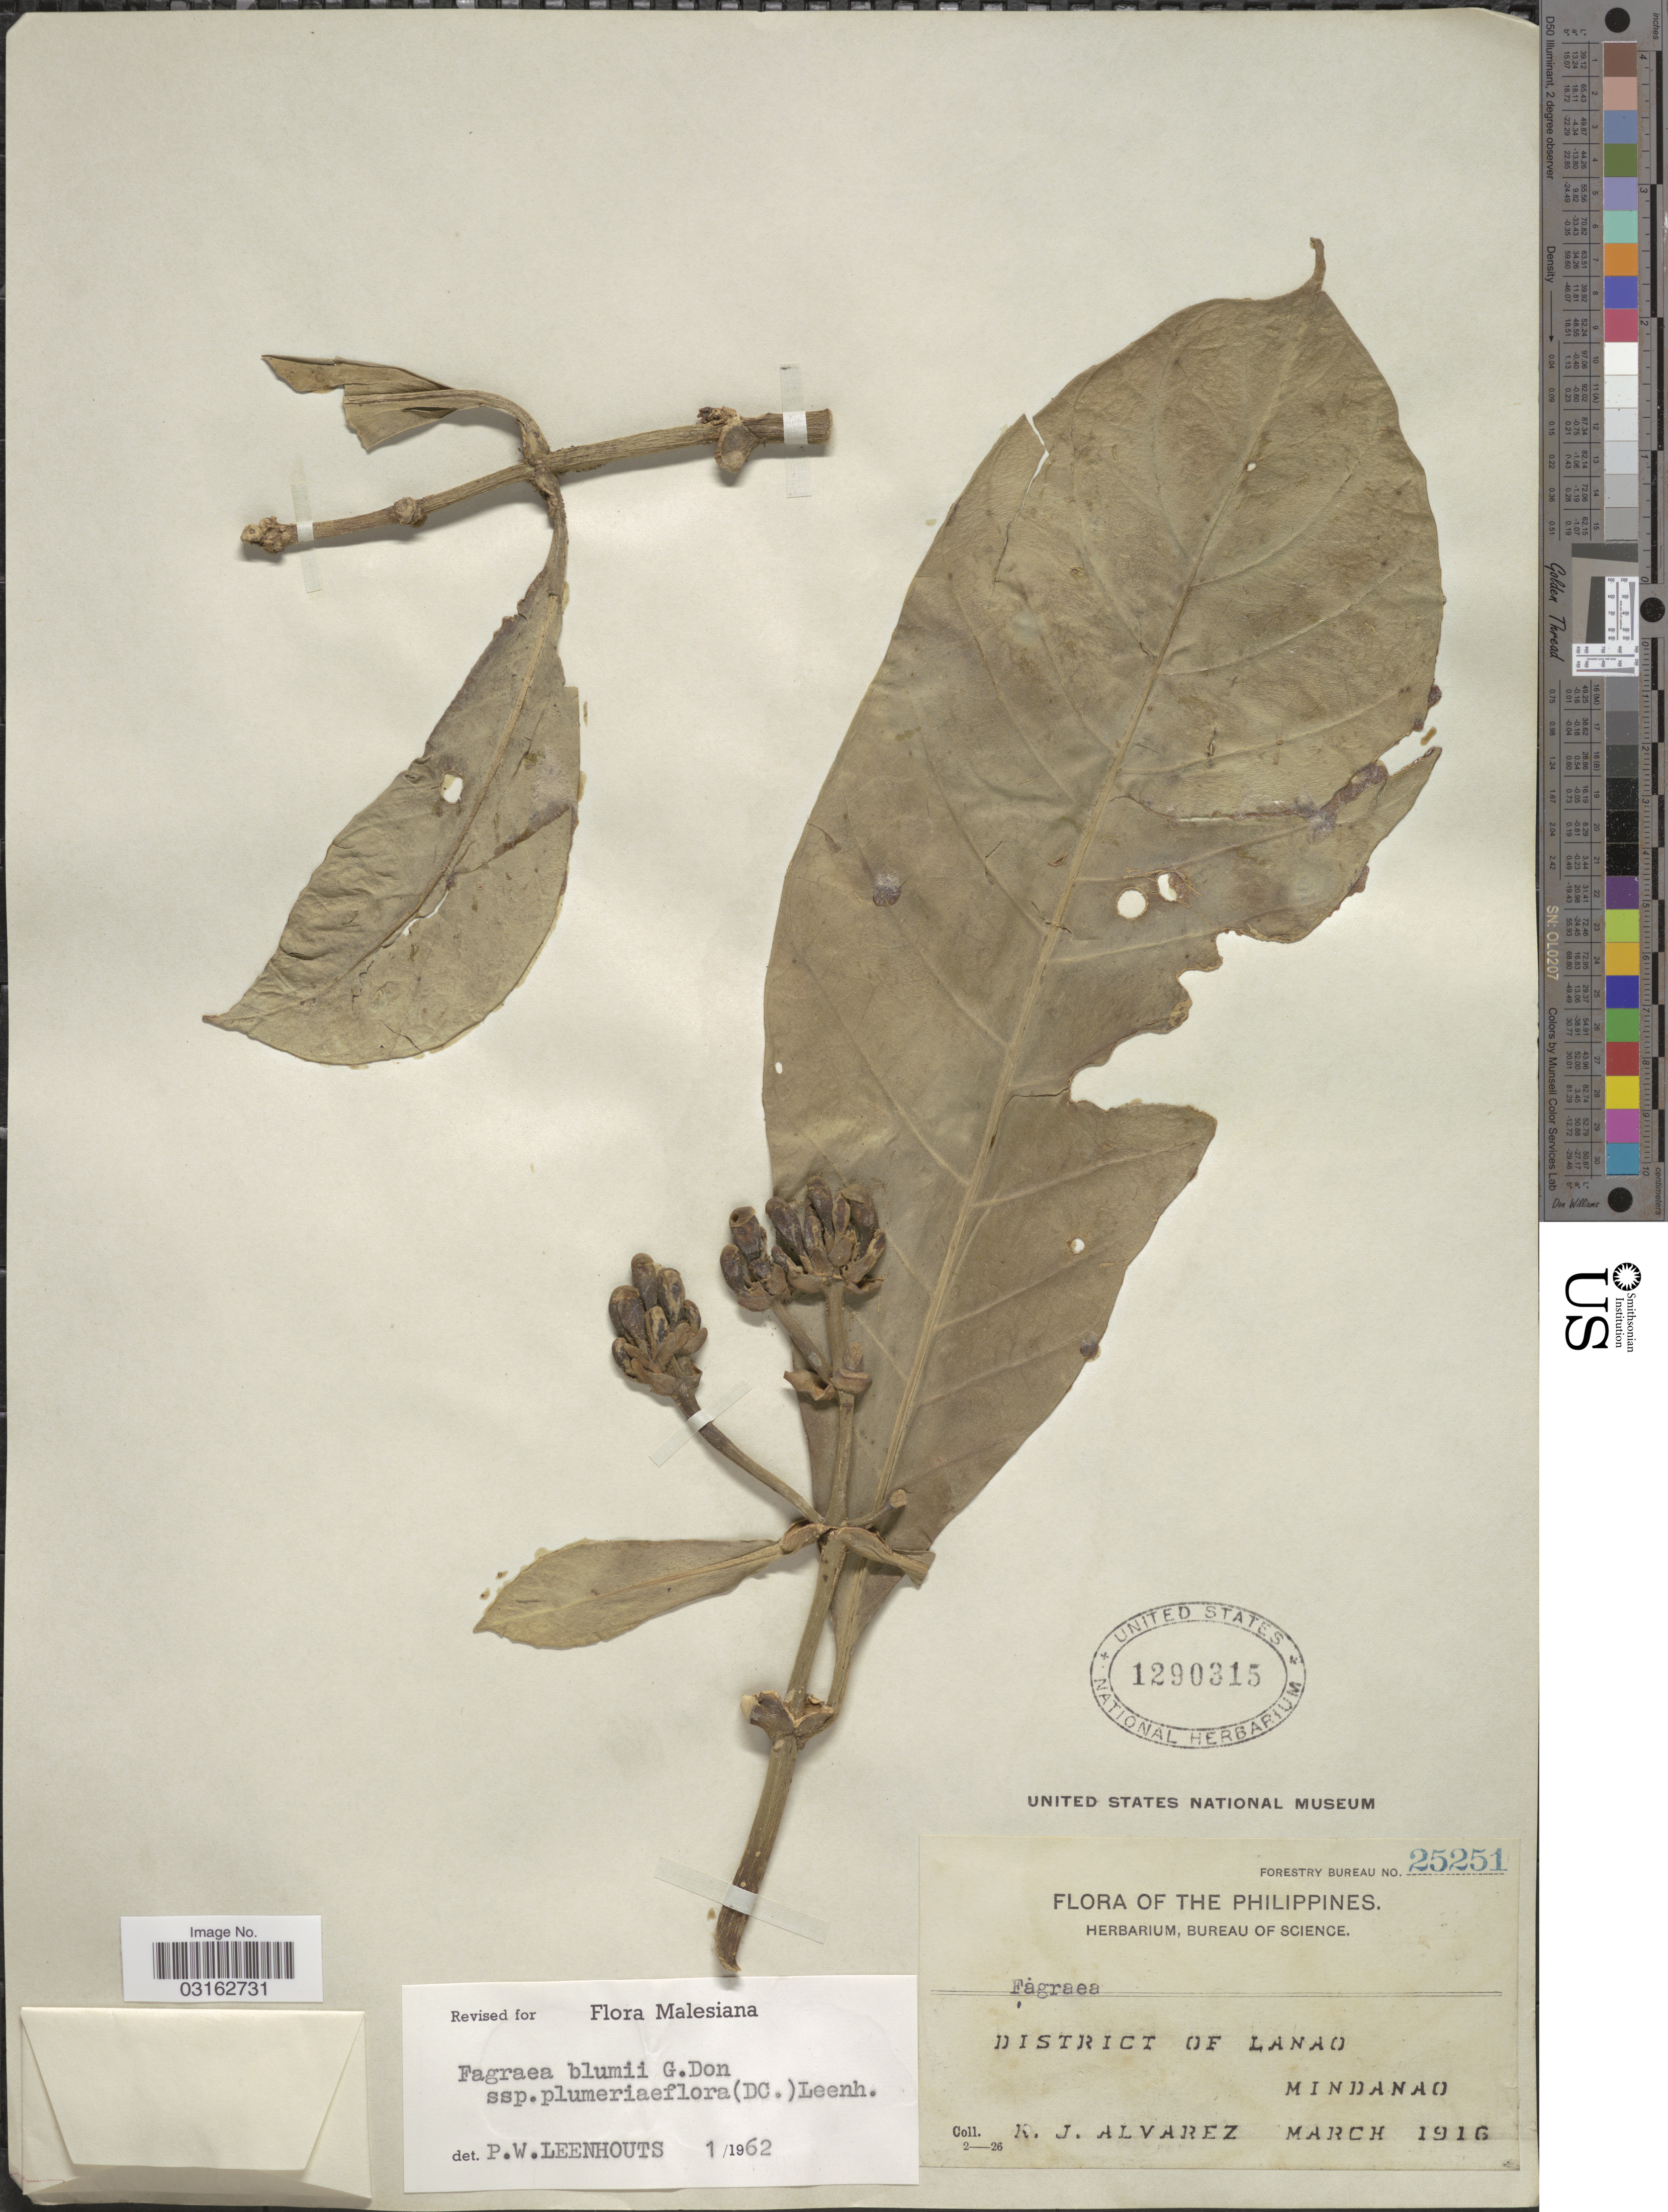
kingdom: Plantae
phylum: Tracheophyta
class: Magnoliopsida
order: Gentianales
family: Gentianaceae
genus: Fagraea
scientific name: Fagraea plumeriiflora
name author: DC.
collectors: R. Alvarez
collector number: Forestry Bureau 25251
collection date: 1916-03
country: Philippines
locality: District of Lanao, Mindanao.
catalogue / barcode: US 1290315